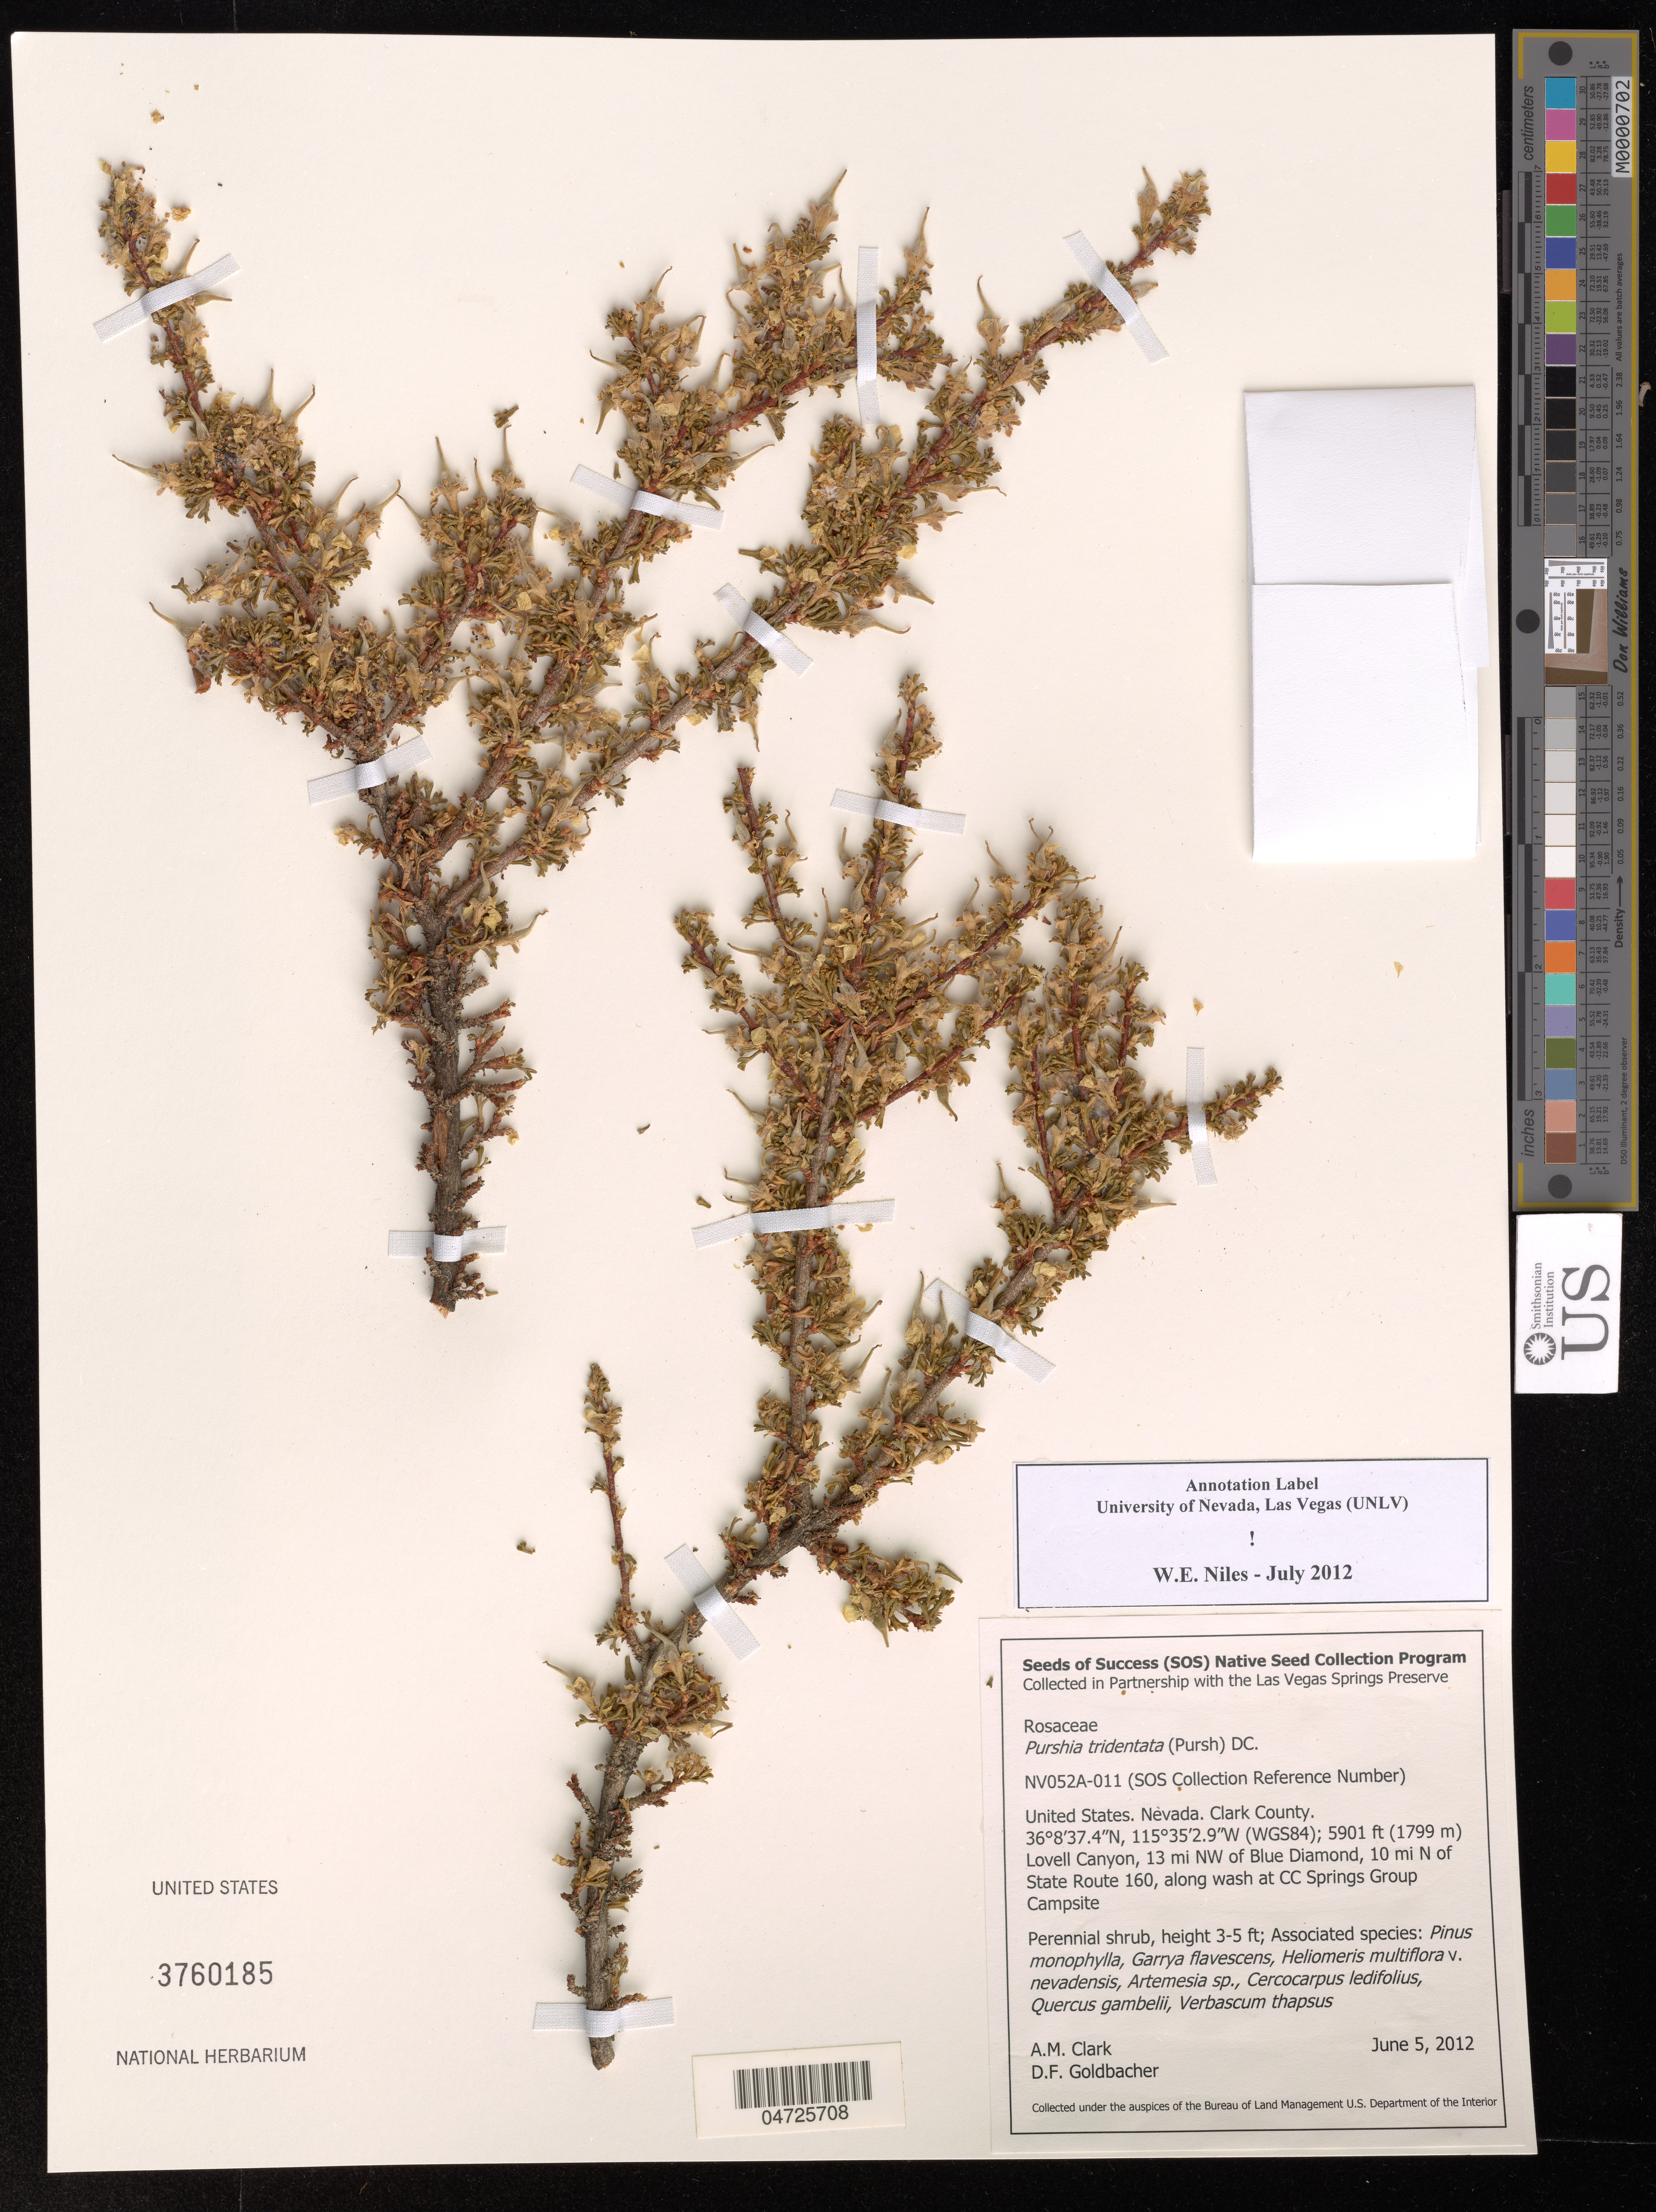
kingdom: Plantae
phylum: Tracheophyta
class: Magnoliopsida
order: Rosales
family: Rosaceae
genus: Purshia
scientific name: Purshia tridentata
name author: (Pursh) DC.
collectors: A. Clark & D. Goldbacher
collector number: NV052A-011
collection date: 2012-06-05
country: United States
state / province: Nevada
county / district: Clark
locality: Clark County. (WGS84). Lovell Canyon, 13 mi NW of Blue Diamond, 10 mi N of State Route 160, along wash at CC Springs Group Campsite.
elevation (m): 1799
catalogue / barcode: US 3760185